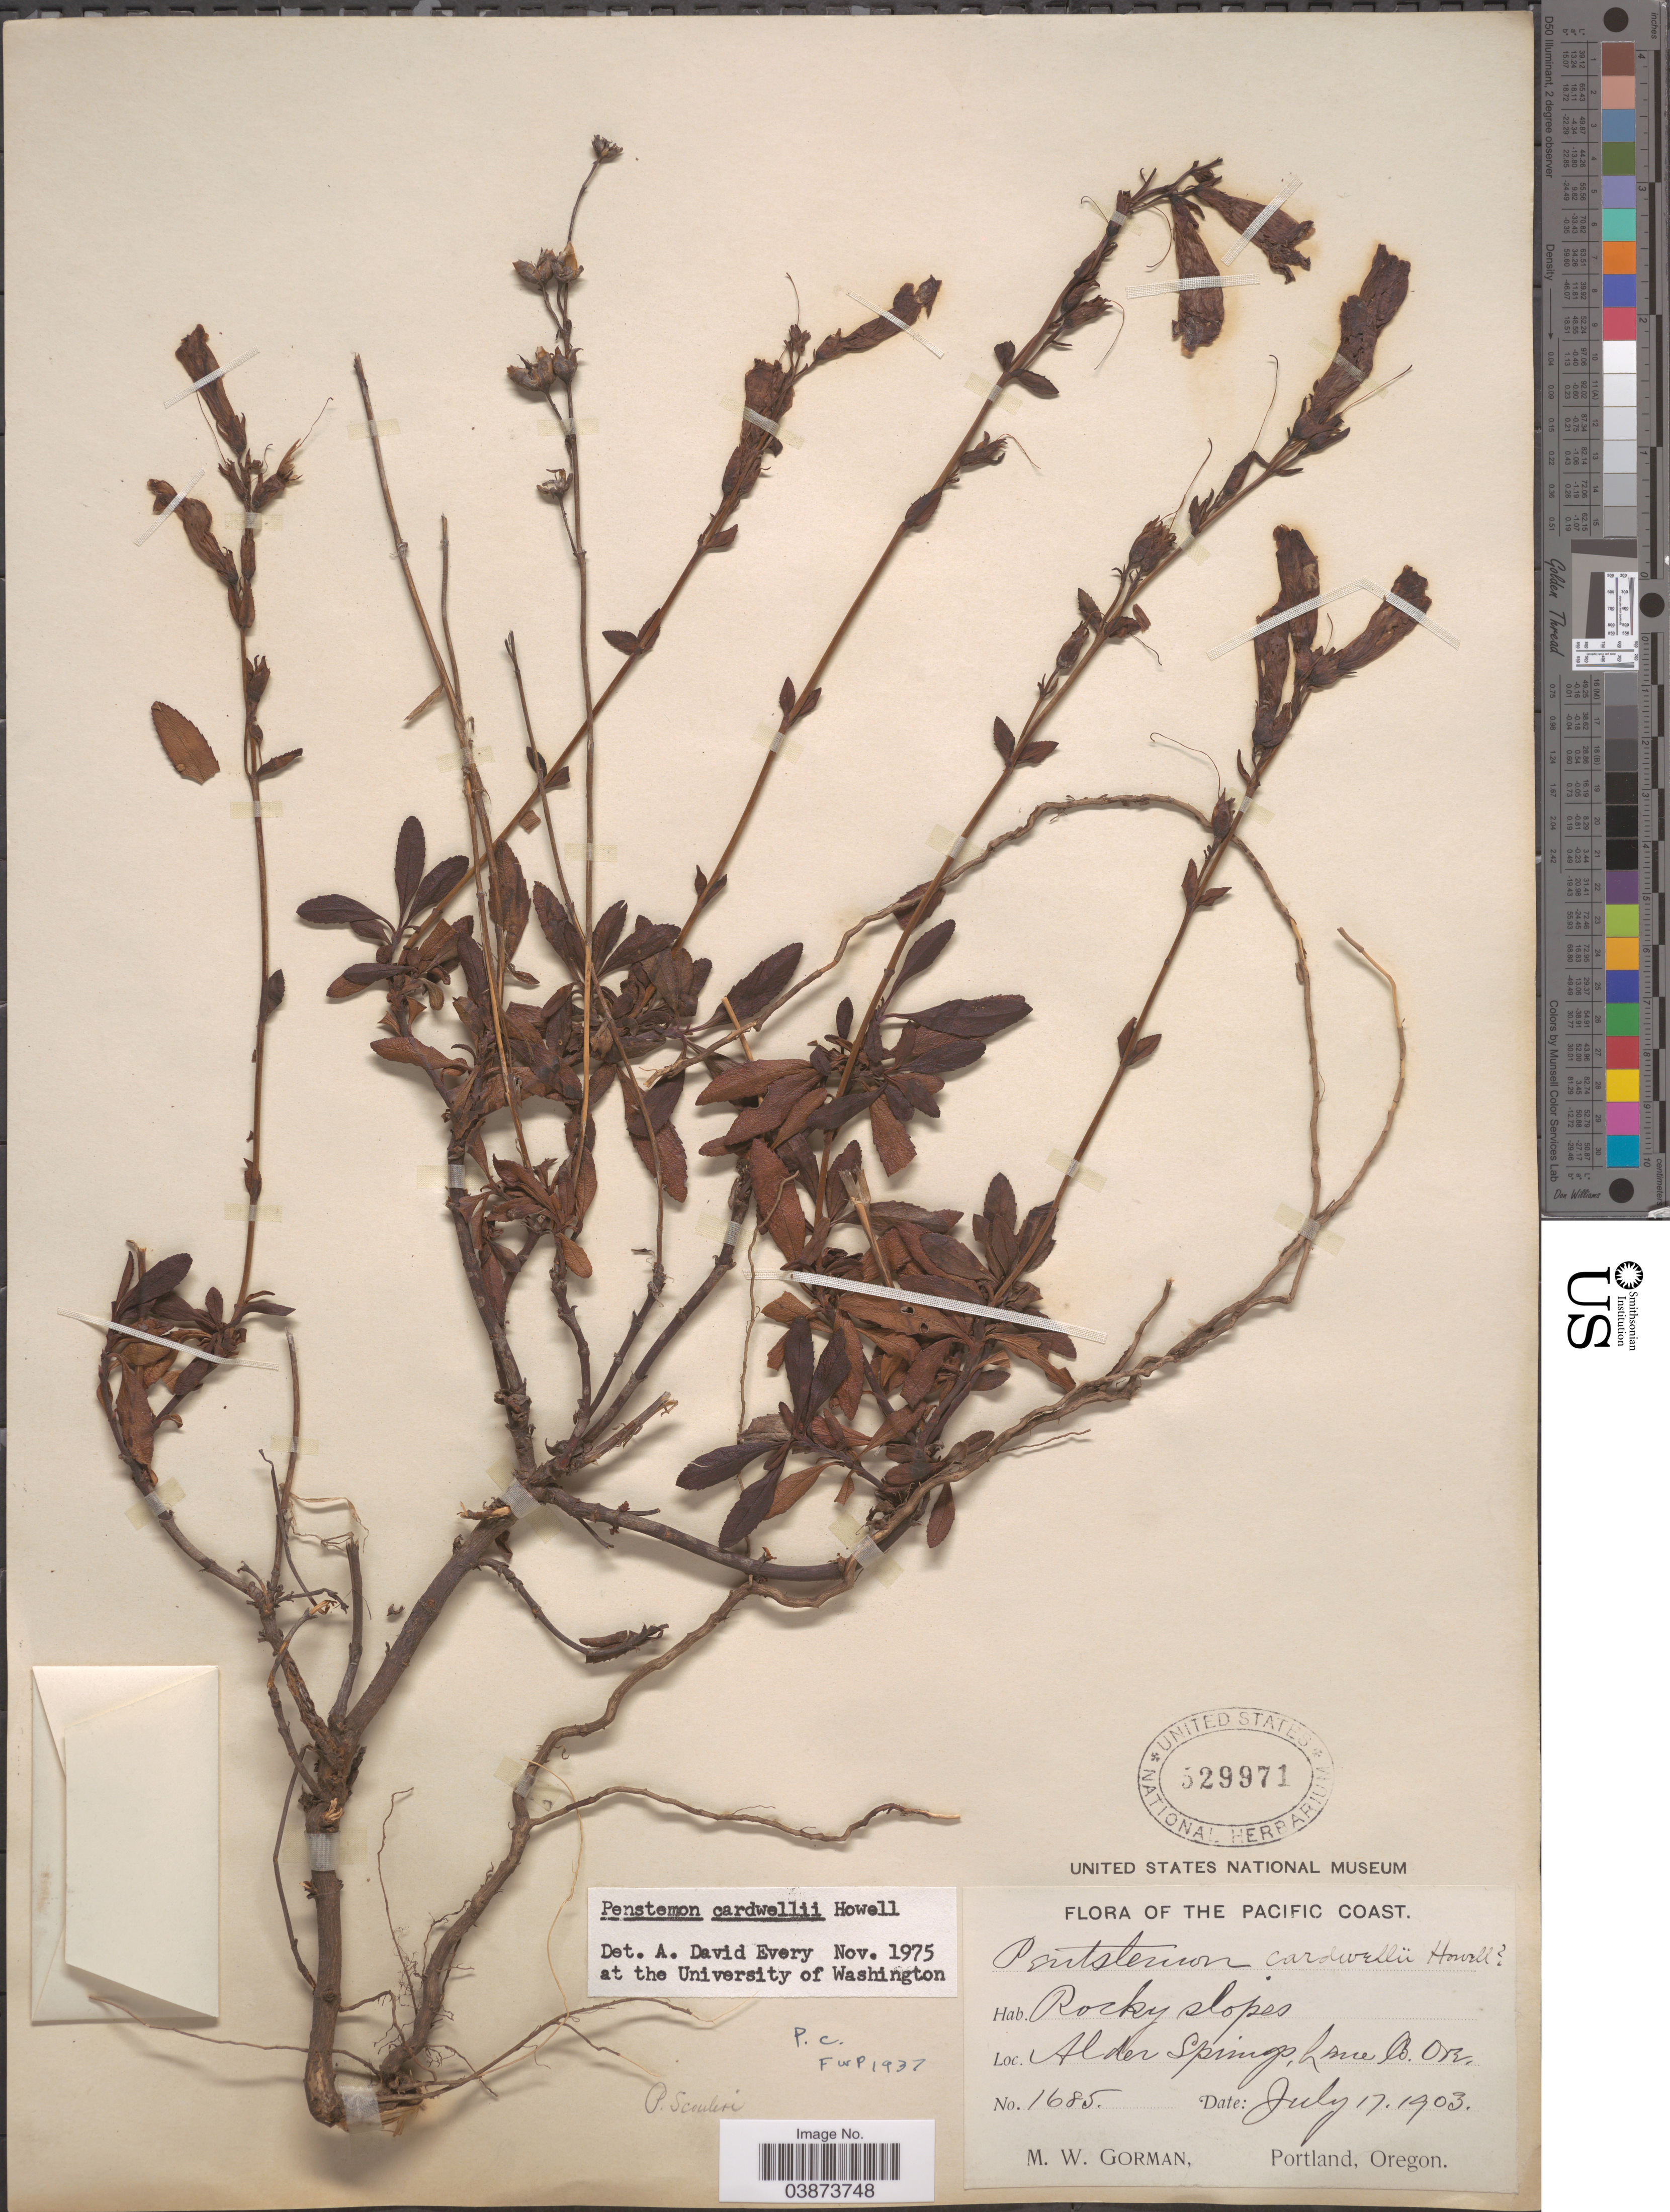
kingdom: Plantae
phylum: Tracheophyta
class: Magnoliopsida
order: Lamiales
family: Plantaginaceae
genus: Penstemon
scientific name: Penstemon cardwellii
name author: Howell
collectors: M. W. Gorman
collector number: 1685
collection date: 1903-07-17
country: United States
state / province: Oregon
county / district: Lane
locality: Pacific Coast. Alder Springs, Lane Co.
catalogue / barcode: US 529971